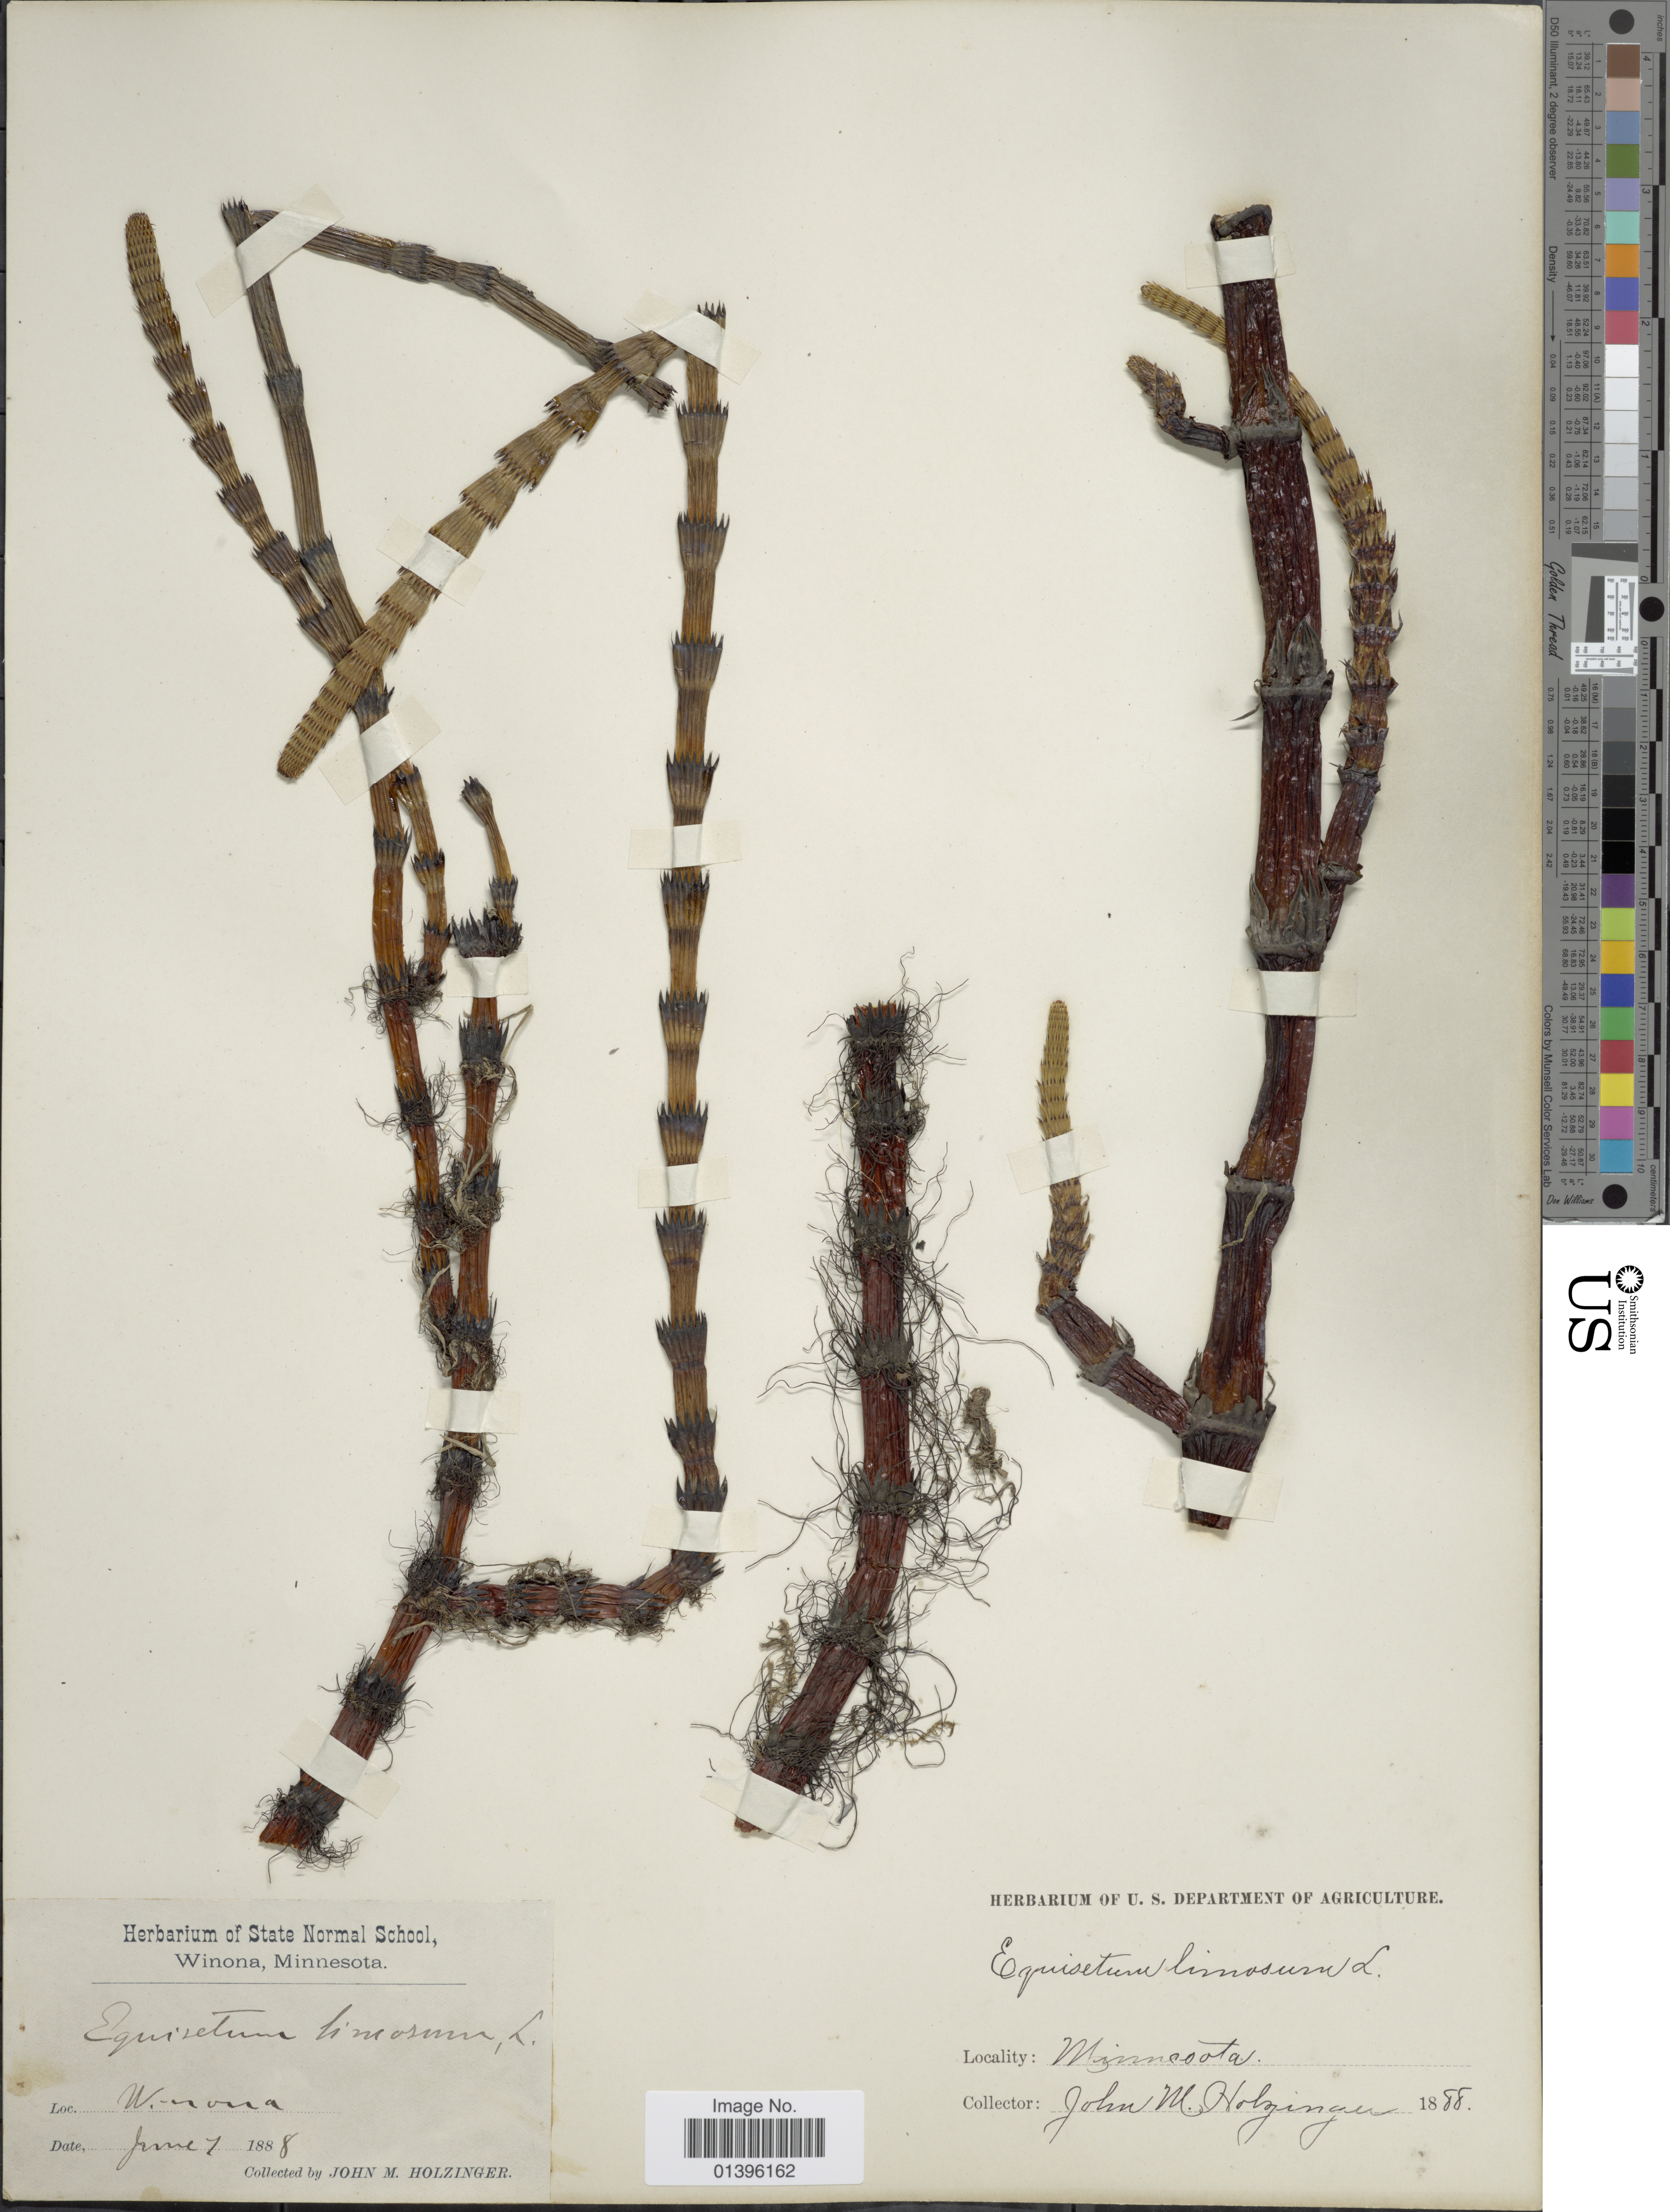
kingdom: Plantae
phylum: Tracheophyta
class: Polypodiopsida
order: Equisetales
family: Equisetaceae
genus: Equisetum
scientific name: Equisetum fluviatile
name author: L.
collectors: J. M. Holzinger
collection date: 1888-06-07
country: United States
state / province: Minnesota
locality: Winona